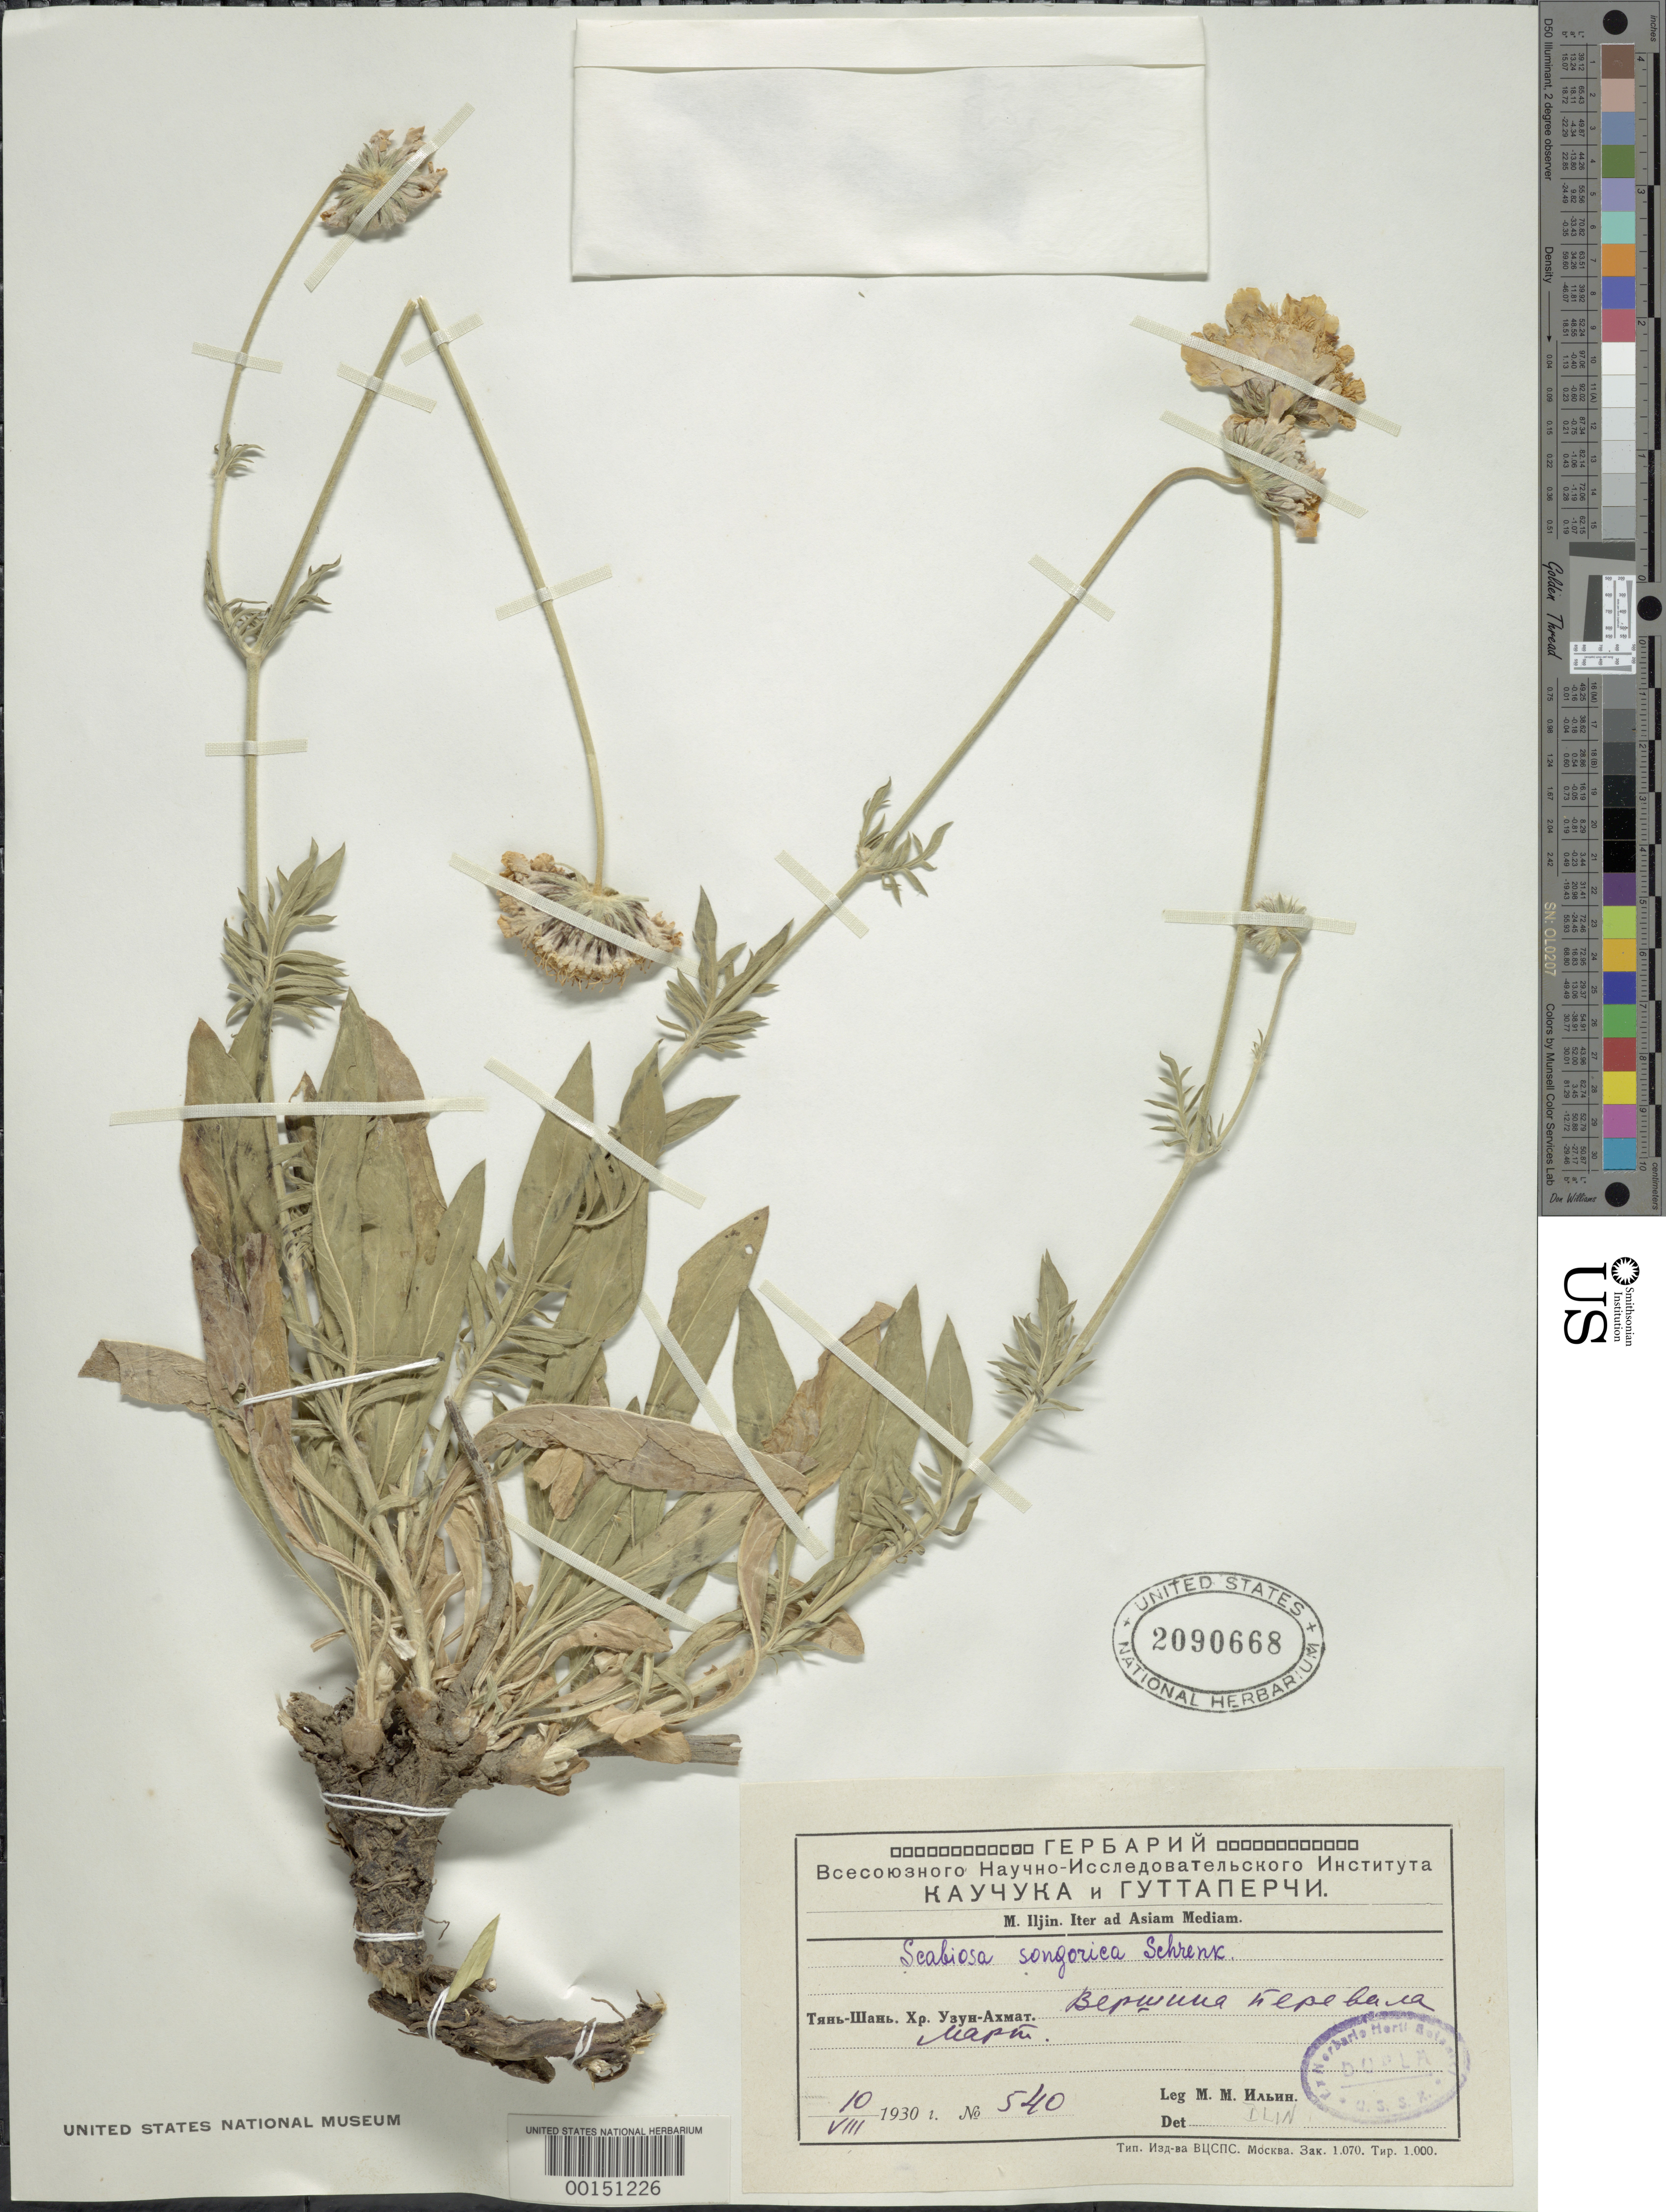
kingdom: Plantae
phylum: Tracheophyta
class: Magnoliopsida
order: Dipsacales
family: Caprifoliaceae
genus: Scabiosa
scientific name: Scabiosa songarica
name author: Schrenk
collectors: M. Ilin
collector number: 540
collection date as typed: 10 Aug 1930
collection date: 1930-08-10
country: Russian Federation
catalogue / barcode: US 2090668